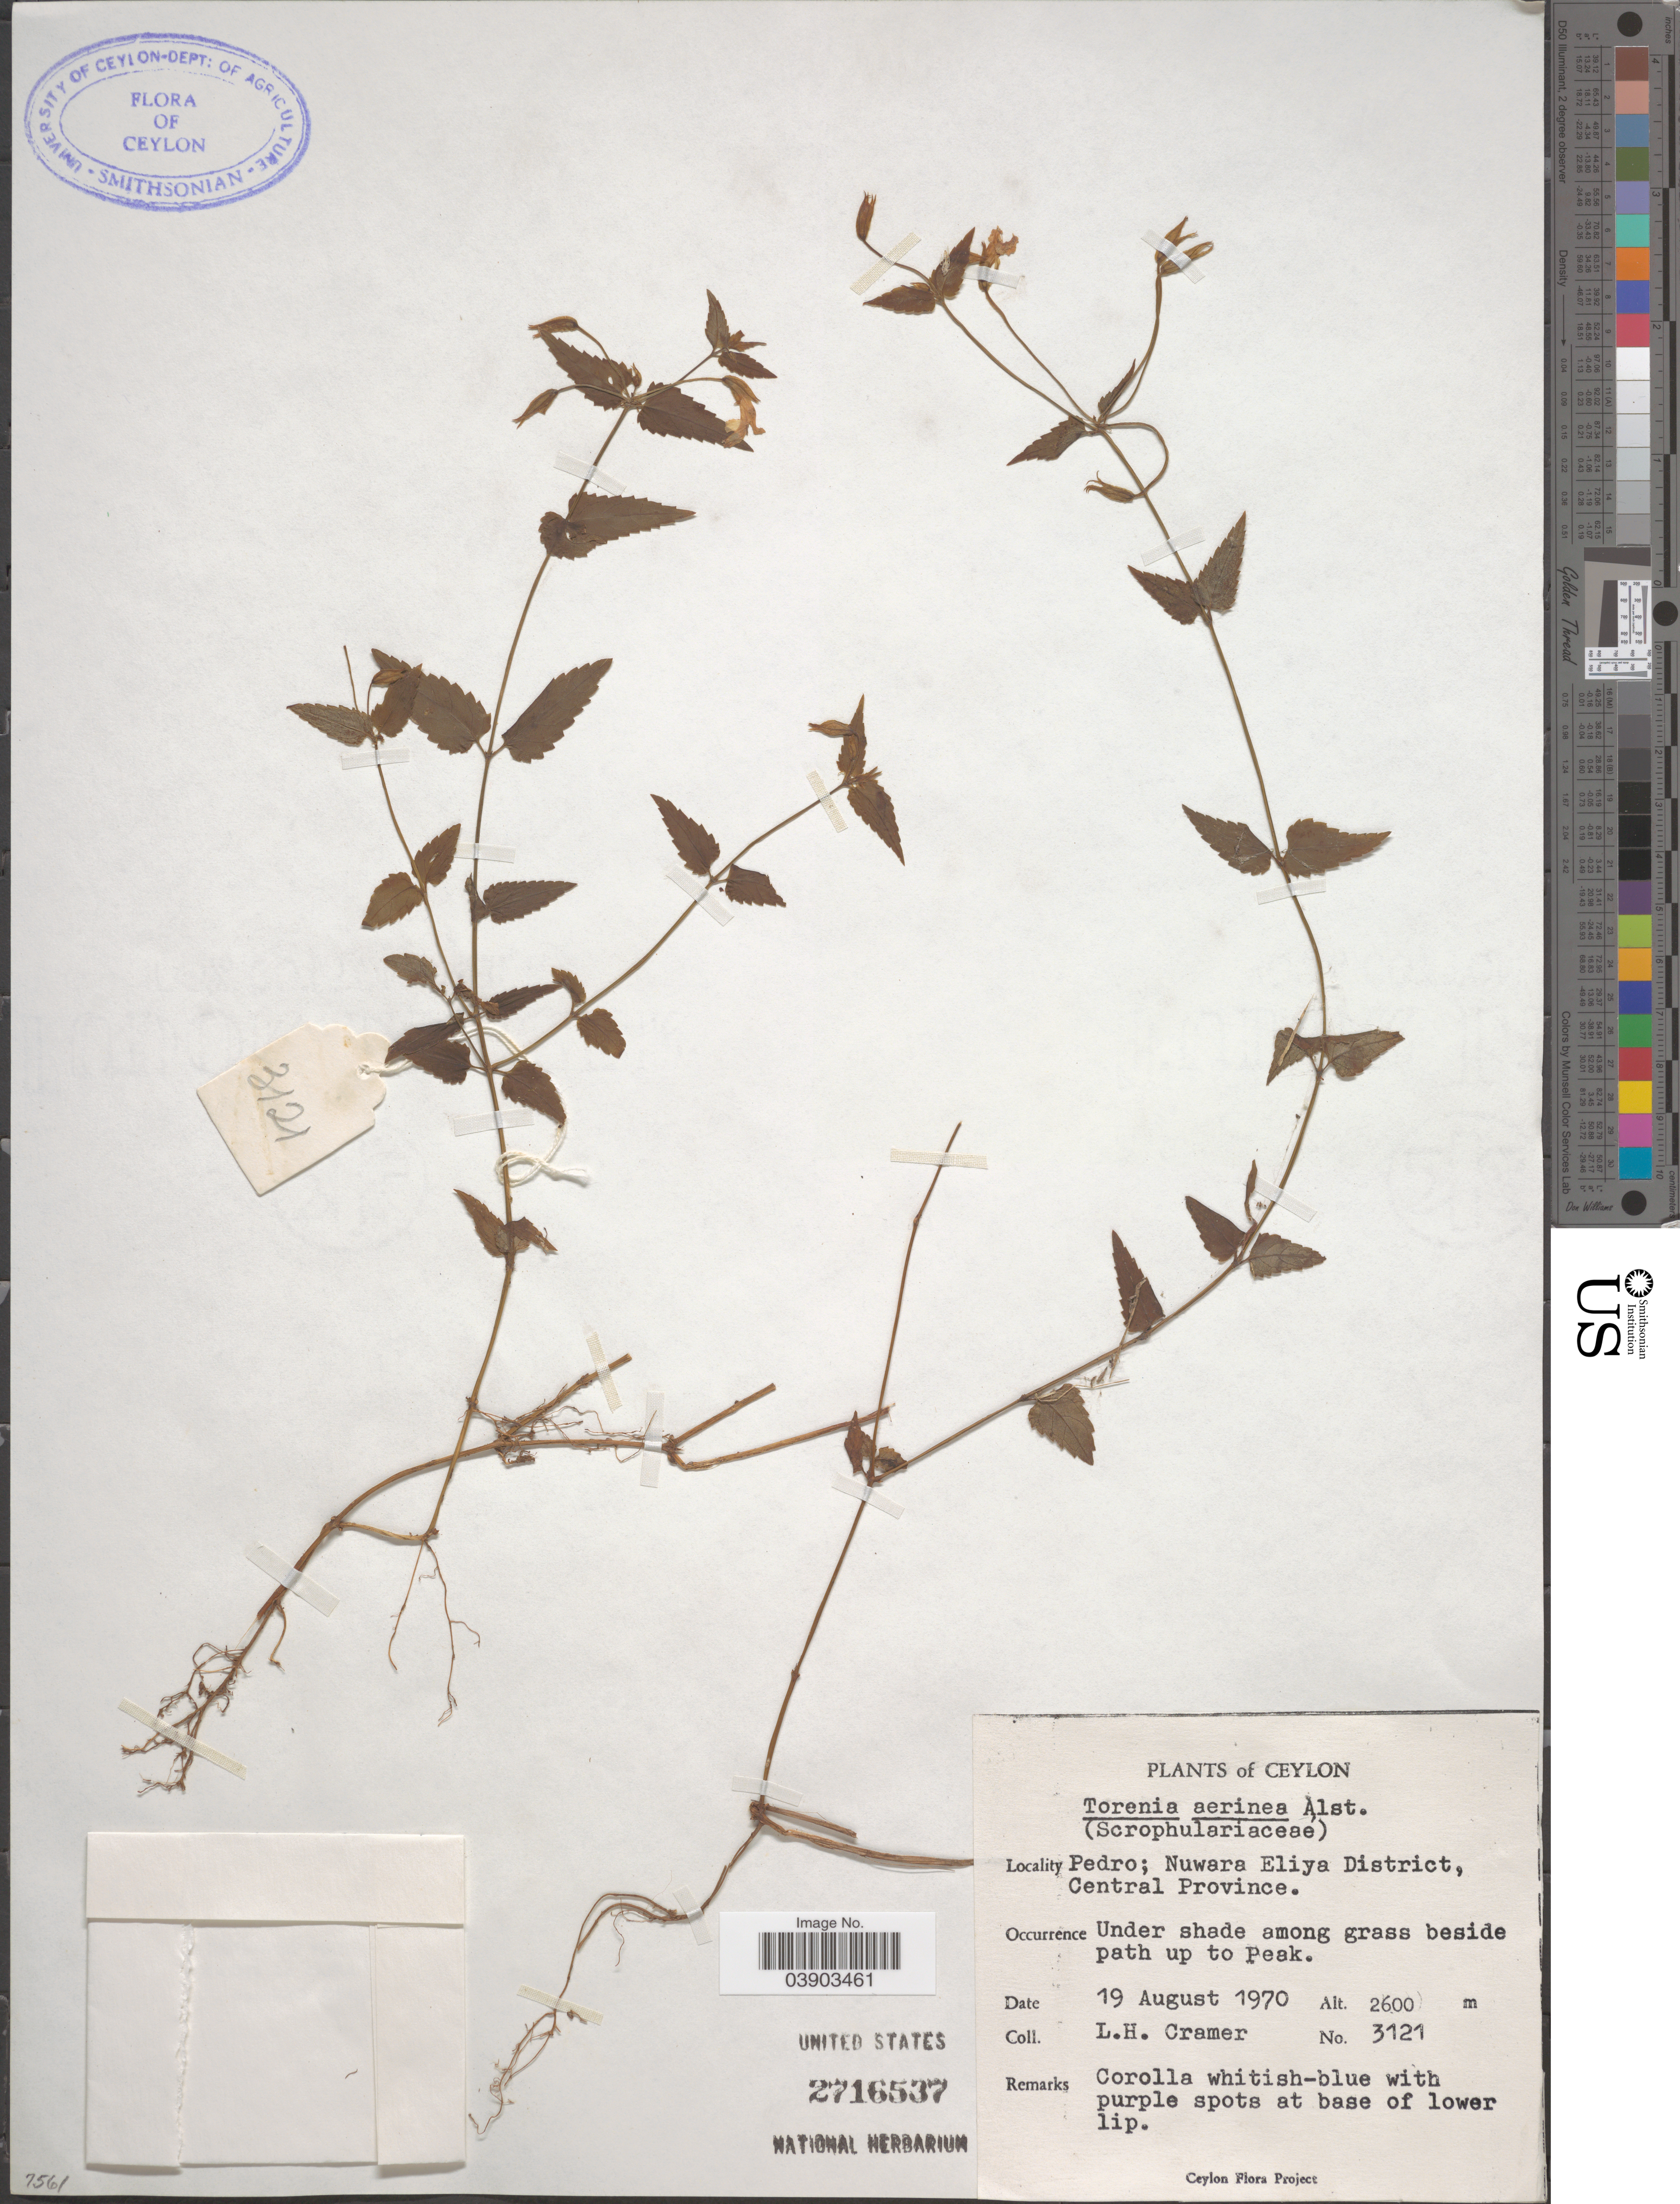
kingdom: Plantae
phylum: Tracheophyta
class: Magnoliopsida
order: Lamiales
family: Linderniaceae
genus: Torenia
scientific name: Torenia aerinea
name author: Alston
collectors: L. H. Cramer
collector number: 3121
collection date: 1970-08-19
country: Sri Lanka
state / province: Central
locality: Ceylon. Pedro; Nuwara Eliya District. Under shade among grass beside path up to Peak.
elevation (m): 2600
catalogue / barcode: US 2716537